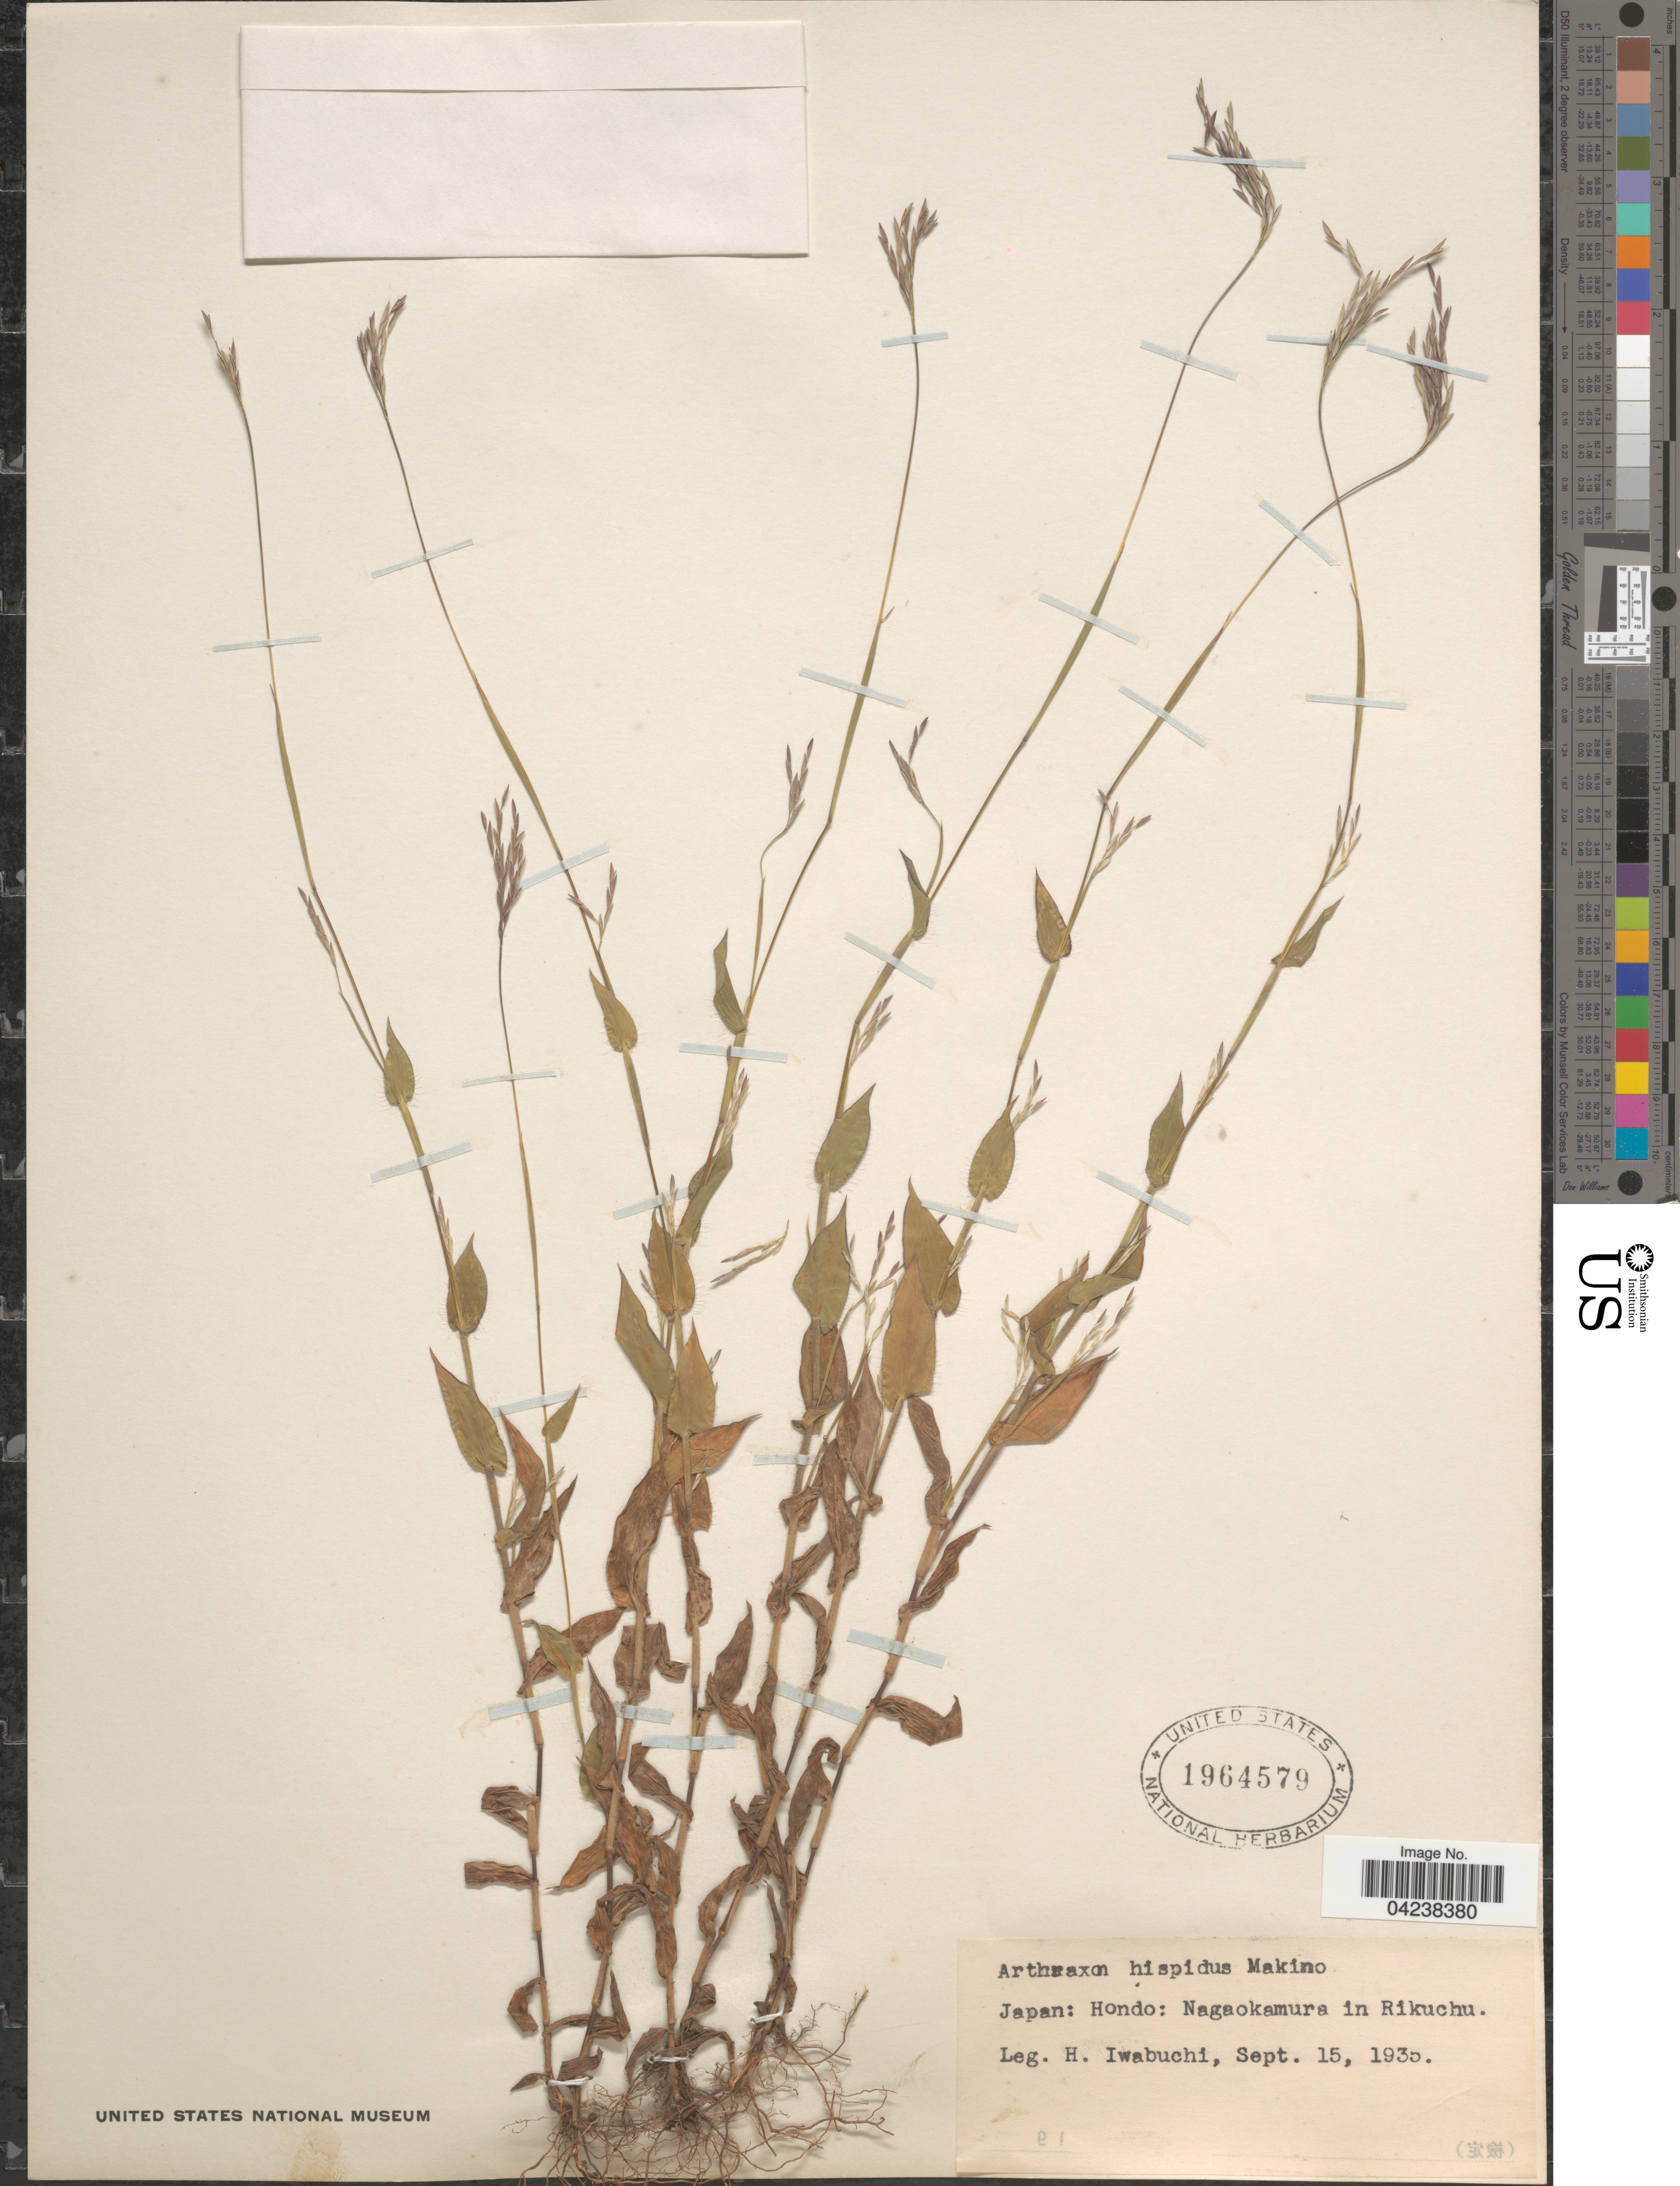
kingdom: Plantae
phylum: Tracheophyta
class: Liliopsida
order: Poales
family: Poaceae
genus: Arthraxon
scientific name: Arthraxon hispidus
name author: (Thunb.) Makino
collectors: H. Iwabuchi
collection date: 1935-09-15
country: Japan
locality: Hondo: Nagaokamura in Rickuchu.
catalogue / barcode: US 1964579